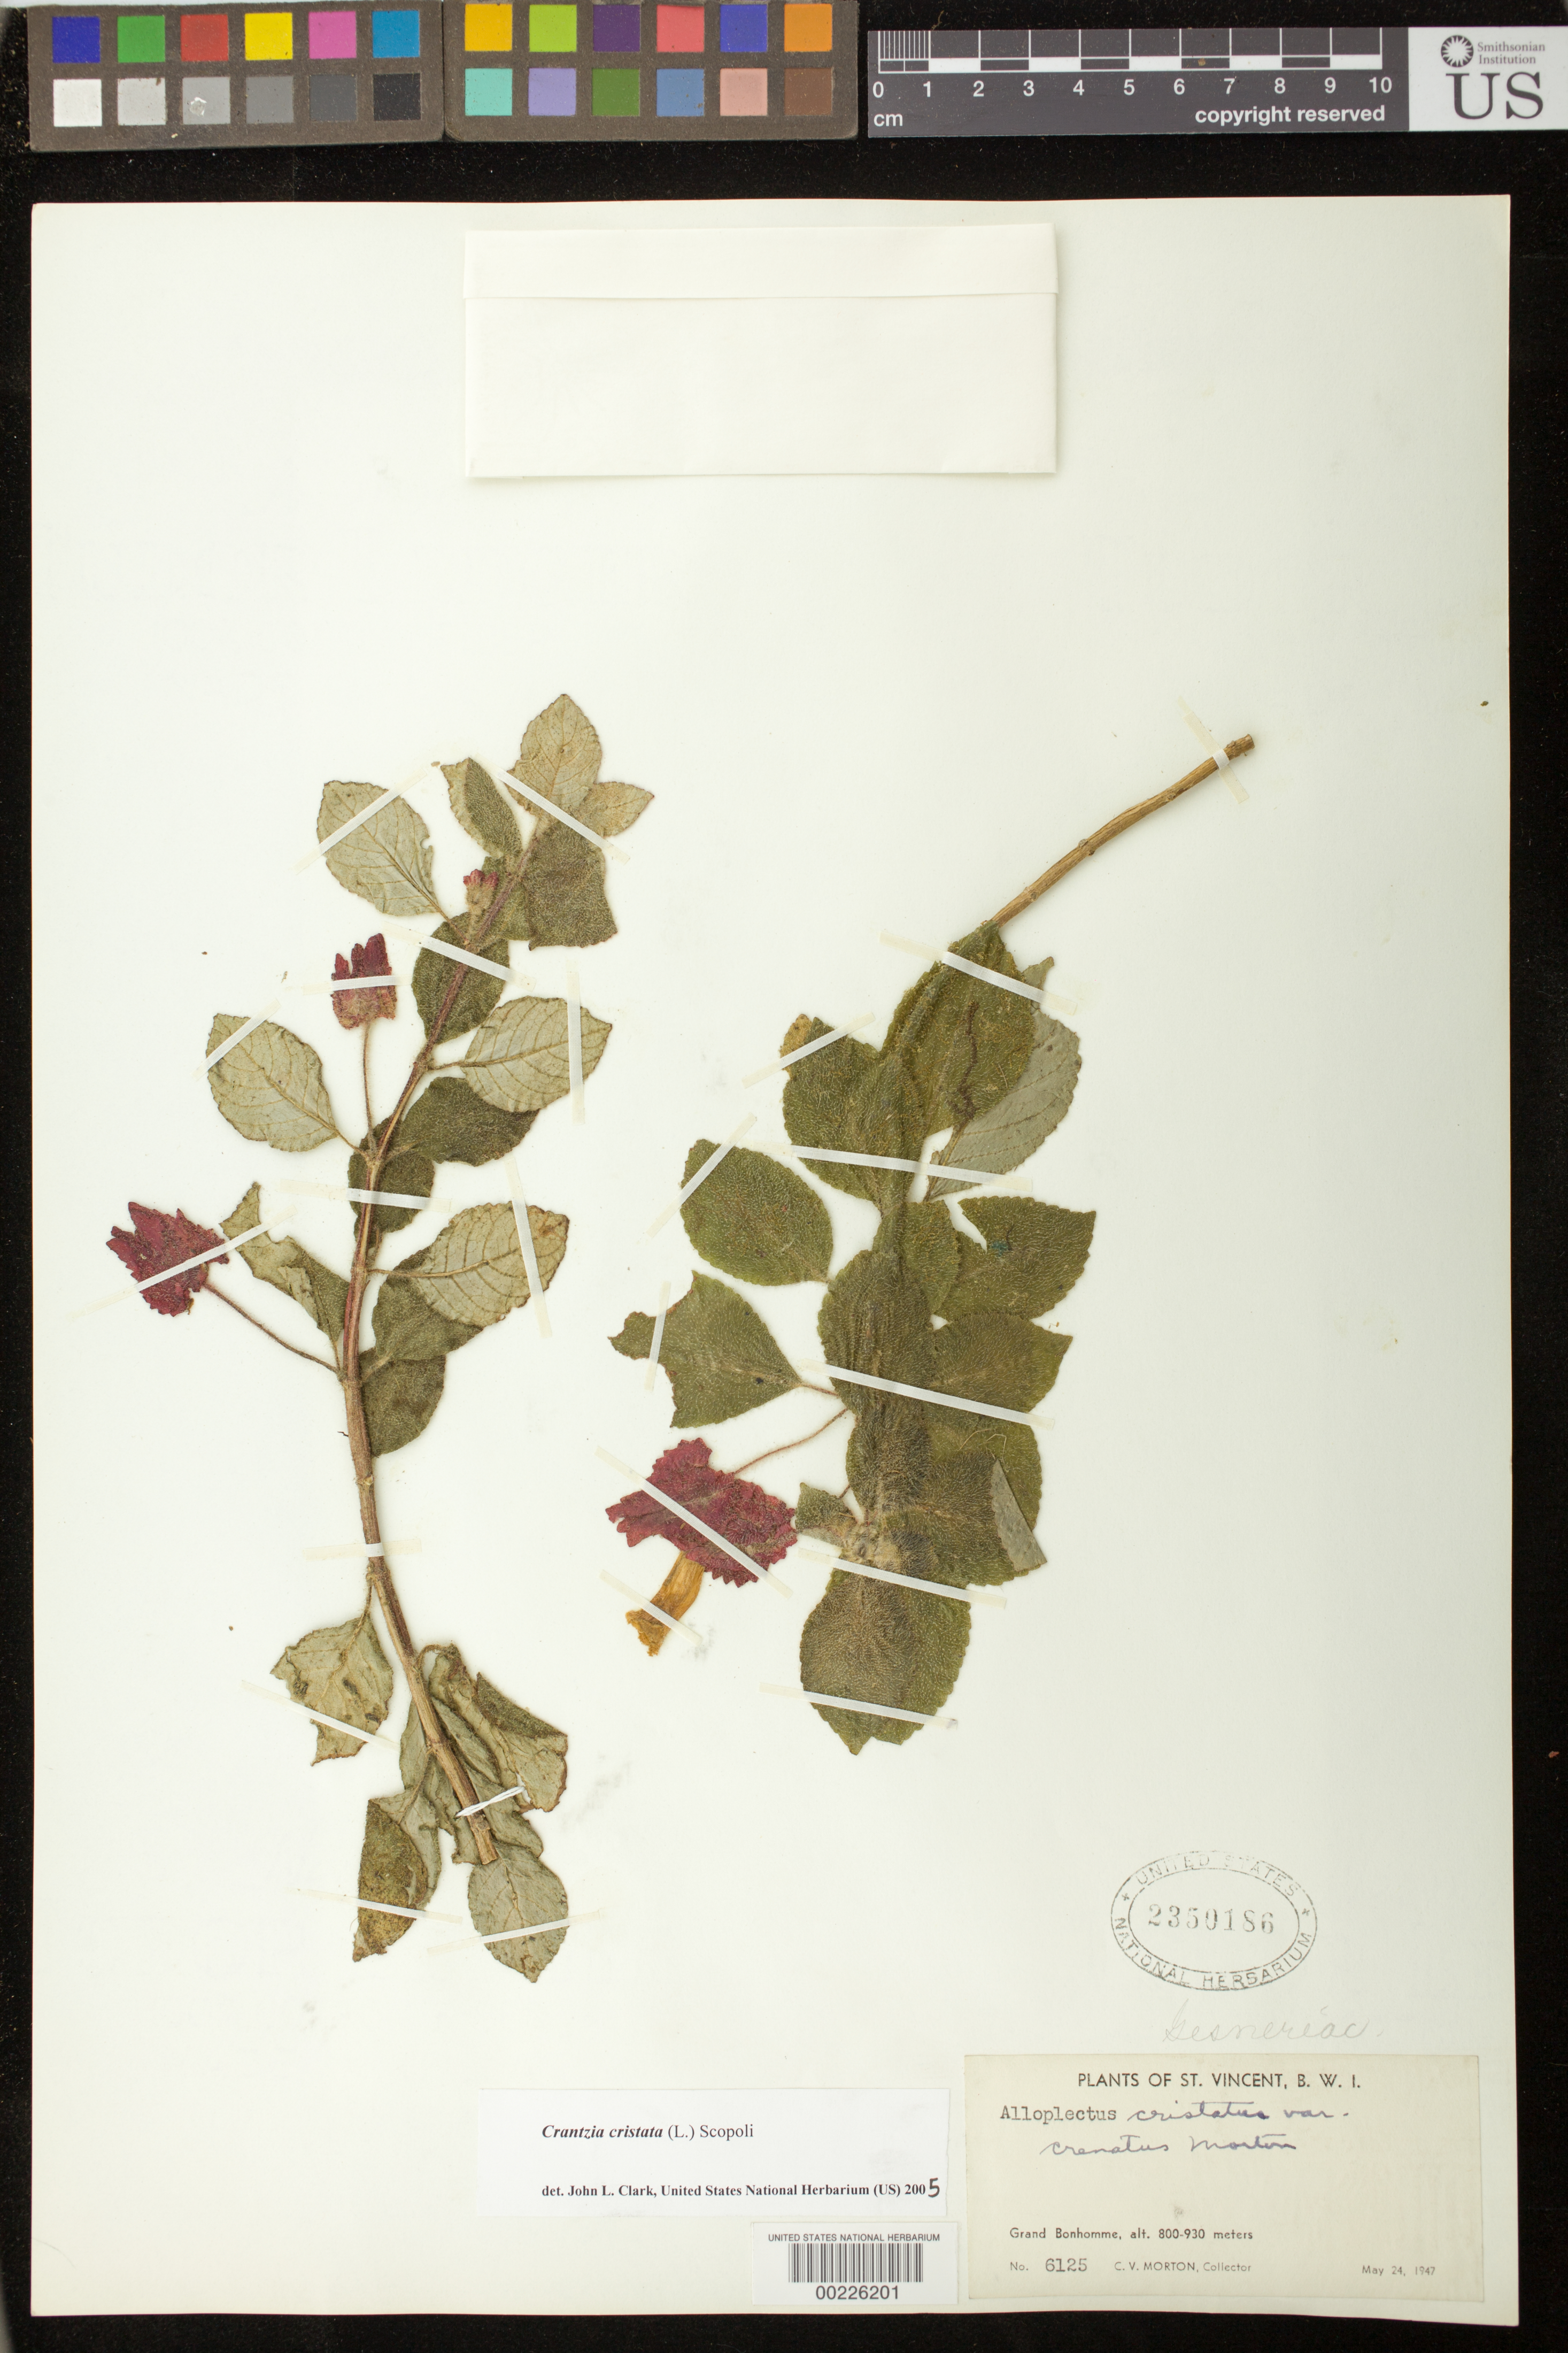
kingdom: Plantae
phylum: Tracheophyta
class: Magnoliopsida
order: Lamiales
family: Gesneriaceae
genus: Crantzia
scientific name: Crantzia cristata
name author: (L.) Scop. ex Fritsch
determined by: Clark, J. L., (SEL), The Marie Selby Botanical Garden (UNITED STATES)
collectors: C. V. Morton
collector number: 6125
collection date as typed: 24 May 1947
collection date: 1947-05-24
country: St. Vincent - Grenadines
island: St. Vincent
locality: Grand Bonhomme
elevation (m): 800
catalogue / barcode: US 2350186